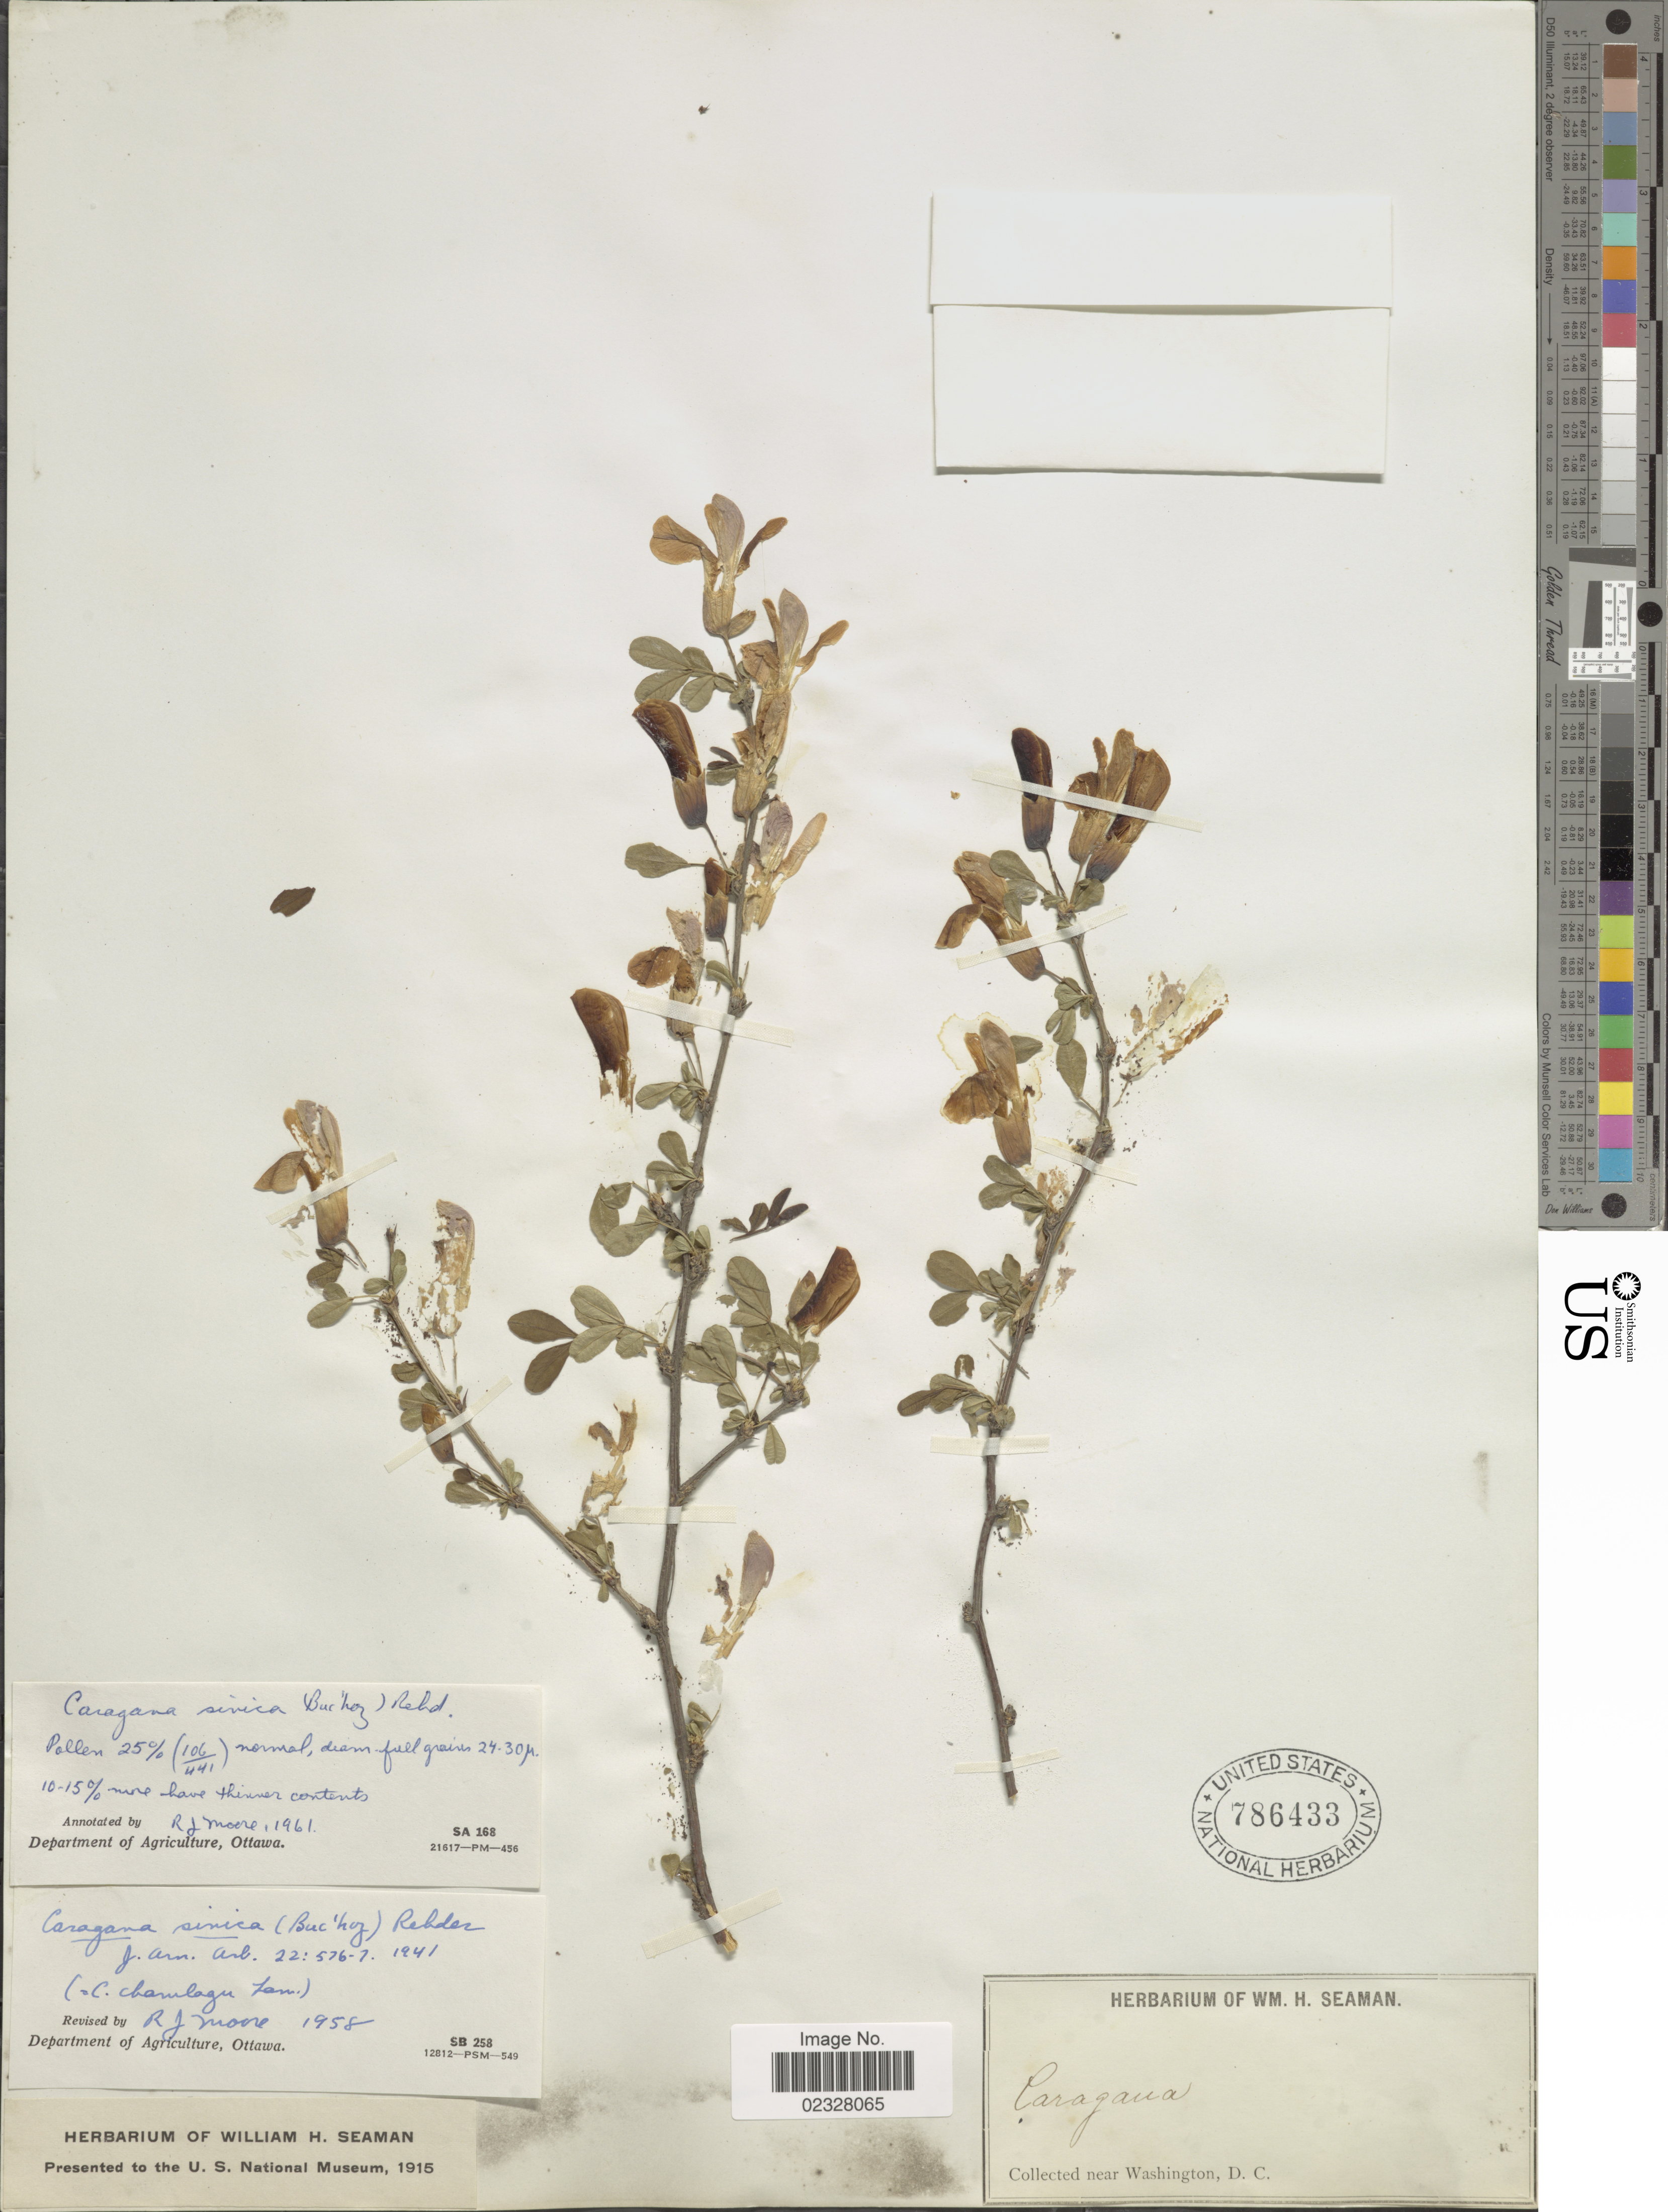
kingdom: Plantae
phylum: Tracheophyta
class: Magnoliopsida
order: Fabales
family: Fabaceae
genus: Caragana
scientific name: Caragana sinica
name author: (Buc'hoz) Rehder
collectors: ex herb. Seaman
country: United States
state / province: District of Columbia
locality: Washington, D. C.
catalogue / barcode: US 786433